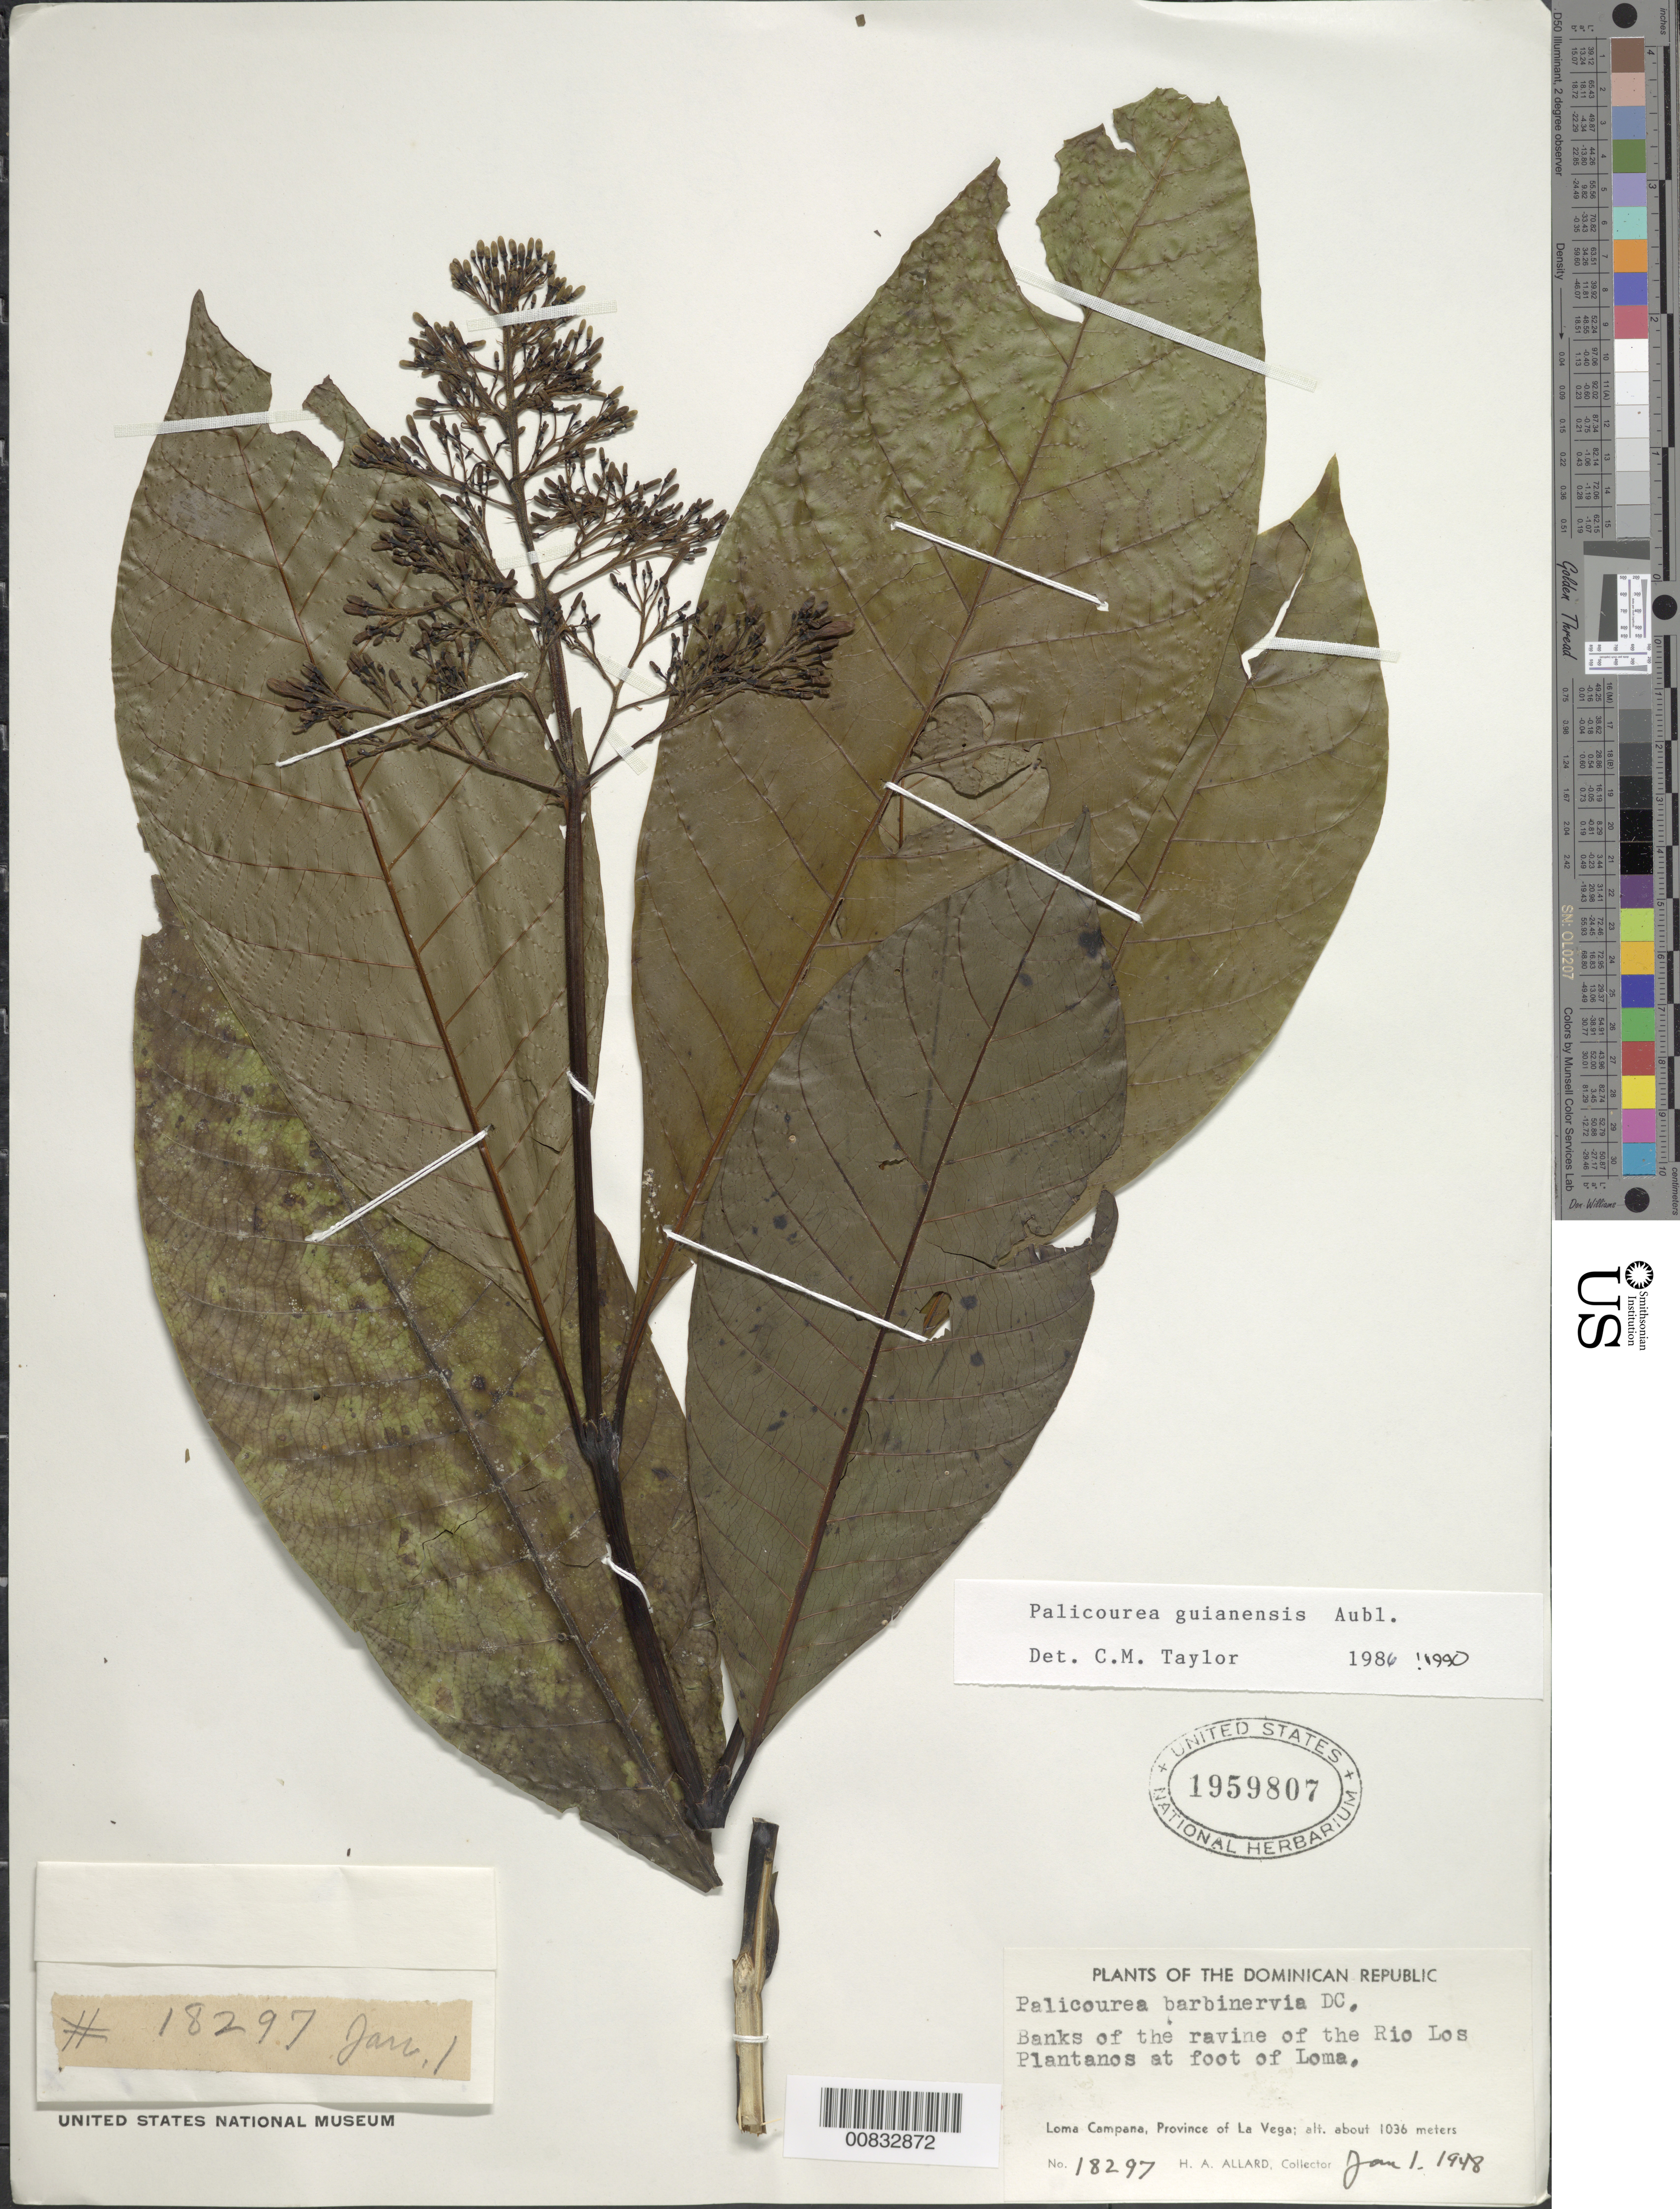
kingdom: Plantae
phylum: Tracheophyta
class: Magnoliopsida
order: Gentianales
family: Rubiaceae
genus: Palicourea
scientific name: Palicourea guianensis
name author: Aubl.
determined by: Taylor, Charlotte M.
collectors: H. A. Allard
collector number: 18297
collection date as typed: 01 Jan 1948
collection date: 1948-01-01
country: Dominican Republic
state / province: La Vega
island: Hispaniola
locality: Loma Campana, Rio Los Plantanos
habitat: Banks of ravine, at foot of Loma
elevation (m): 1036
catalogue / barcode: US 1959807